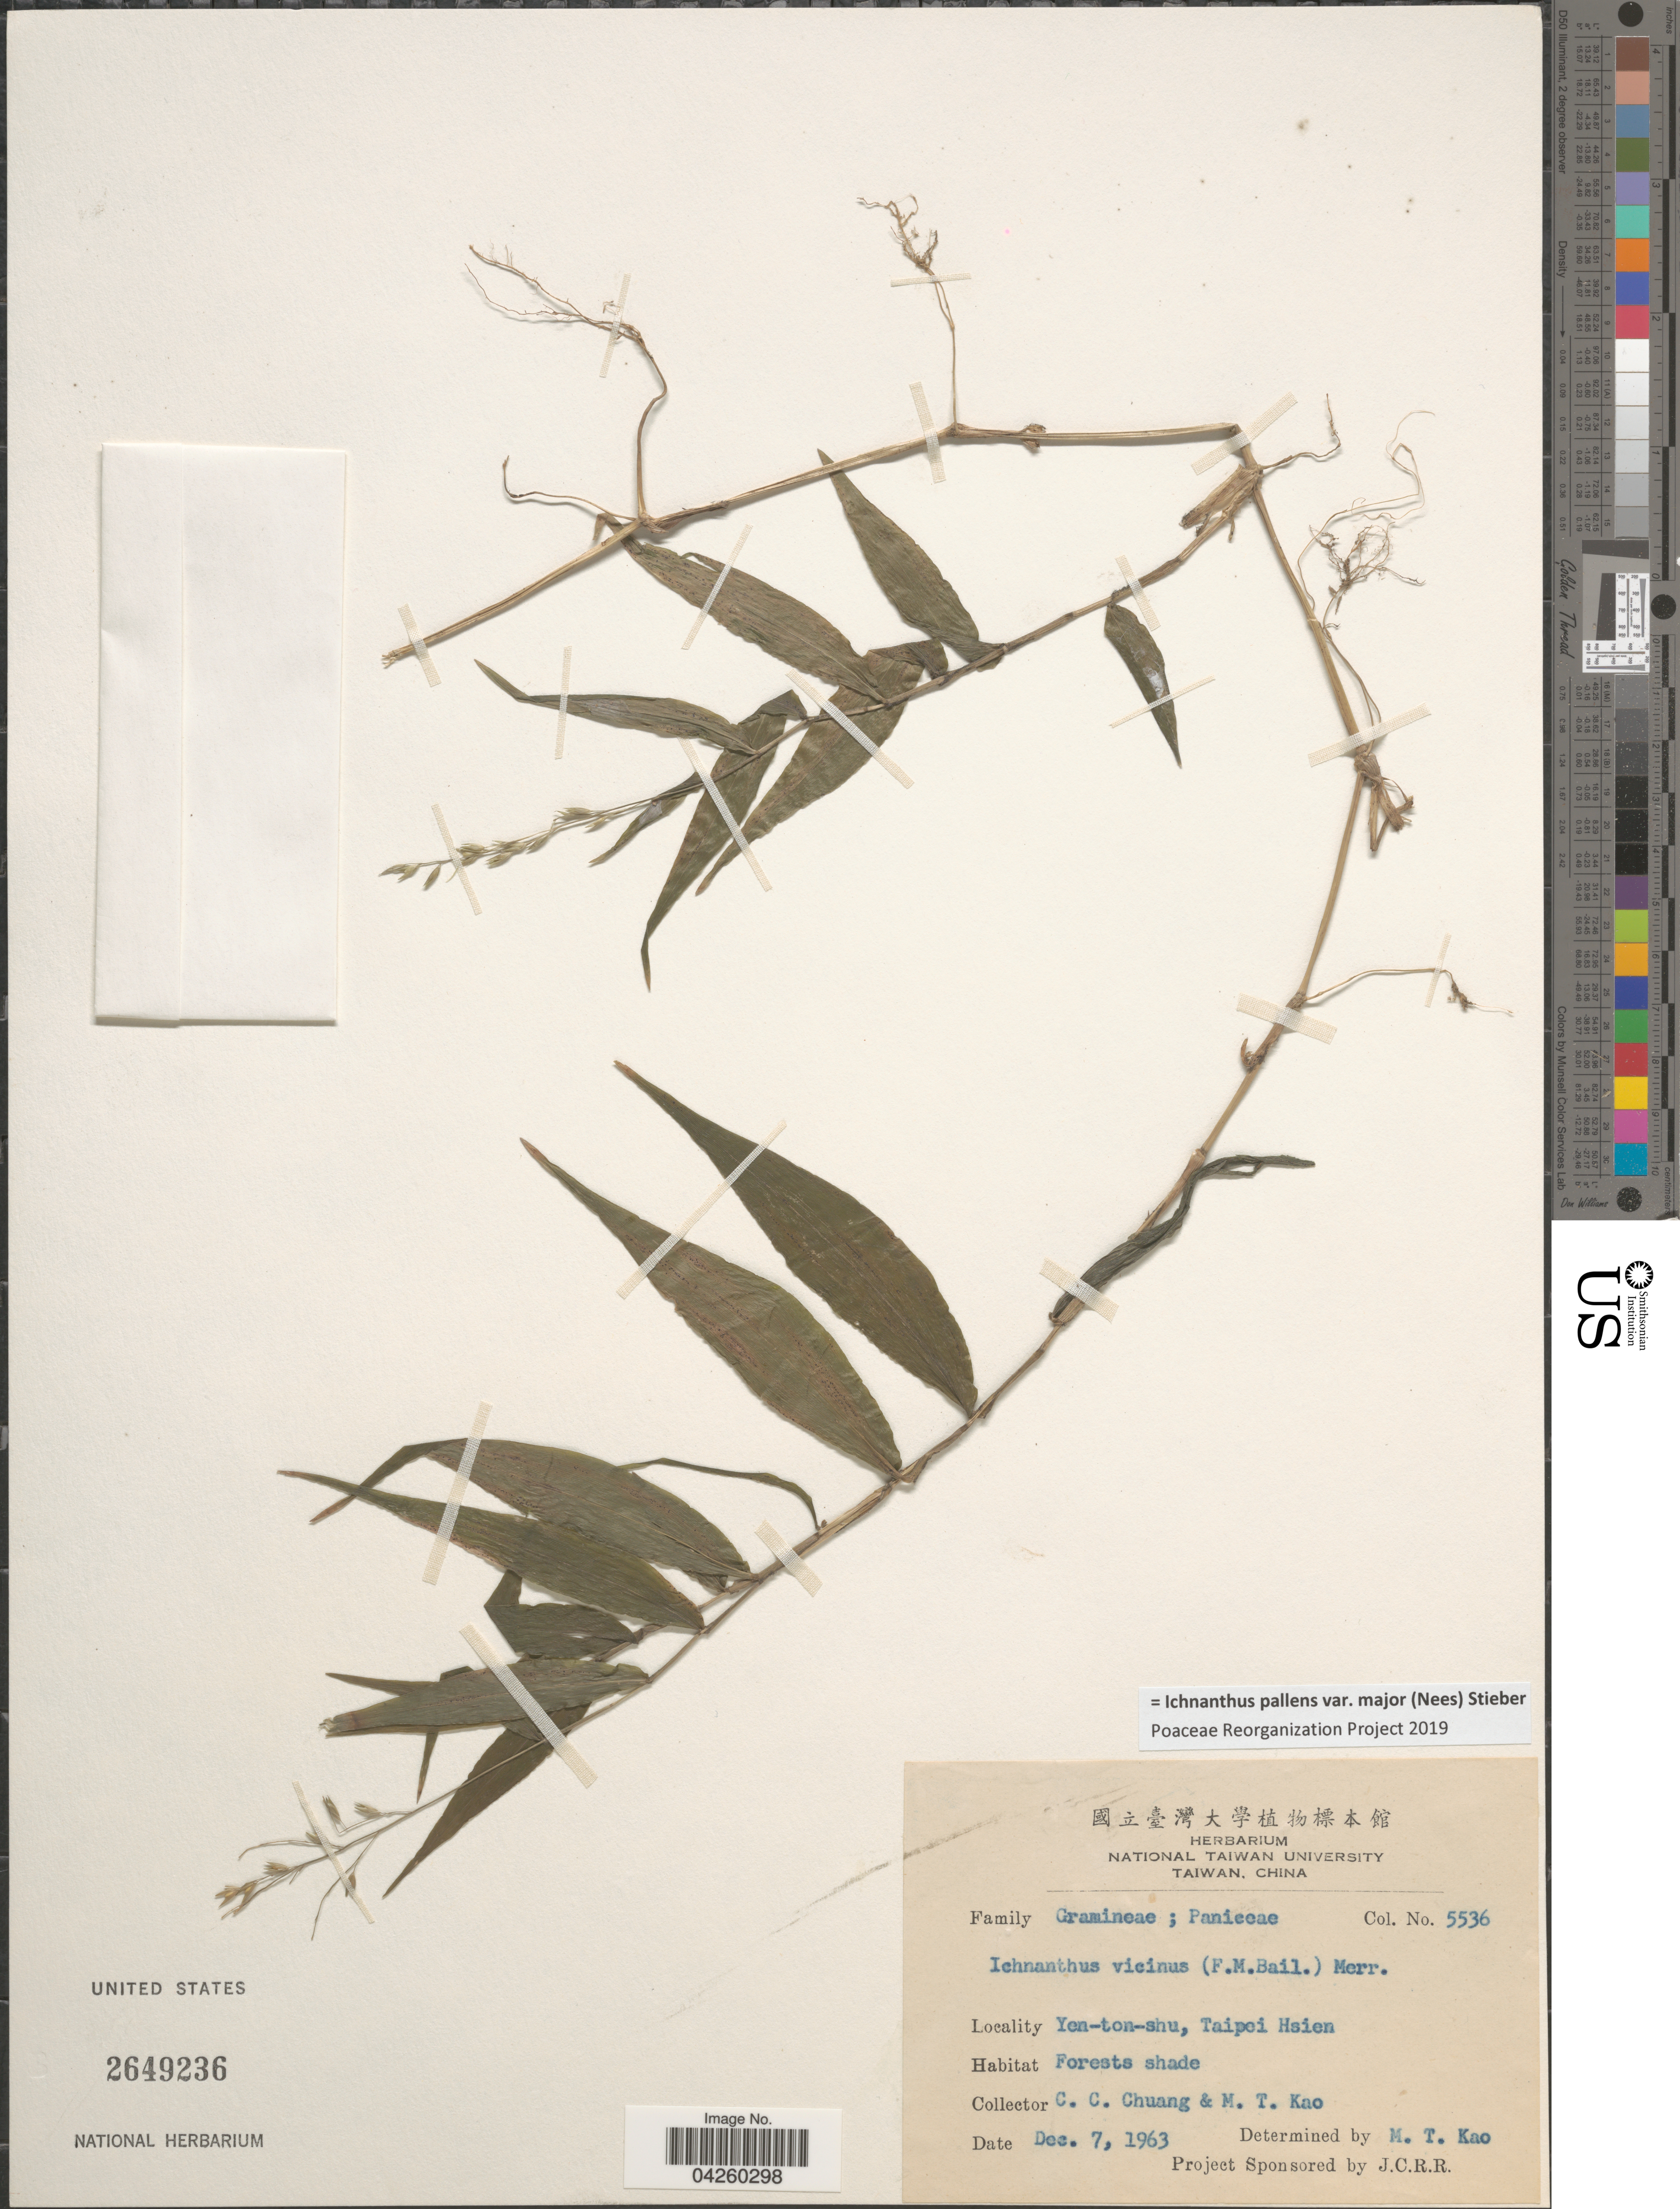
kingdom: Plantae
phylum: Tracheophyta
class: Liliopsida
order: Poales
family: Poaceae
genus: Ichnanthus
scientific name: Ichnanthus pallens var. major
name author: (Nees) Stieber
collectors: C. C. Chuang & M. T. Kao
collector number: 5536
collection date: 1963-12-07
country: Taiwan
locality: Yen-ton-shu, Taipei Hsien.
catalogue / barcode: US 2649236